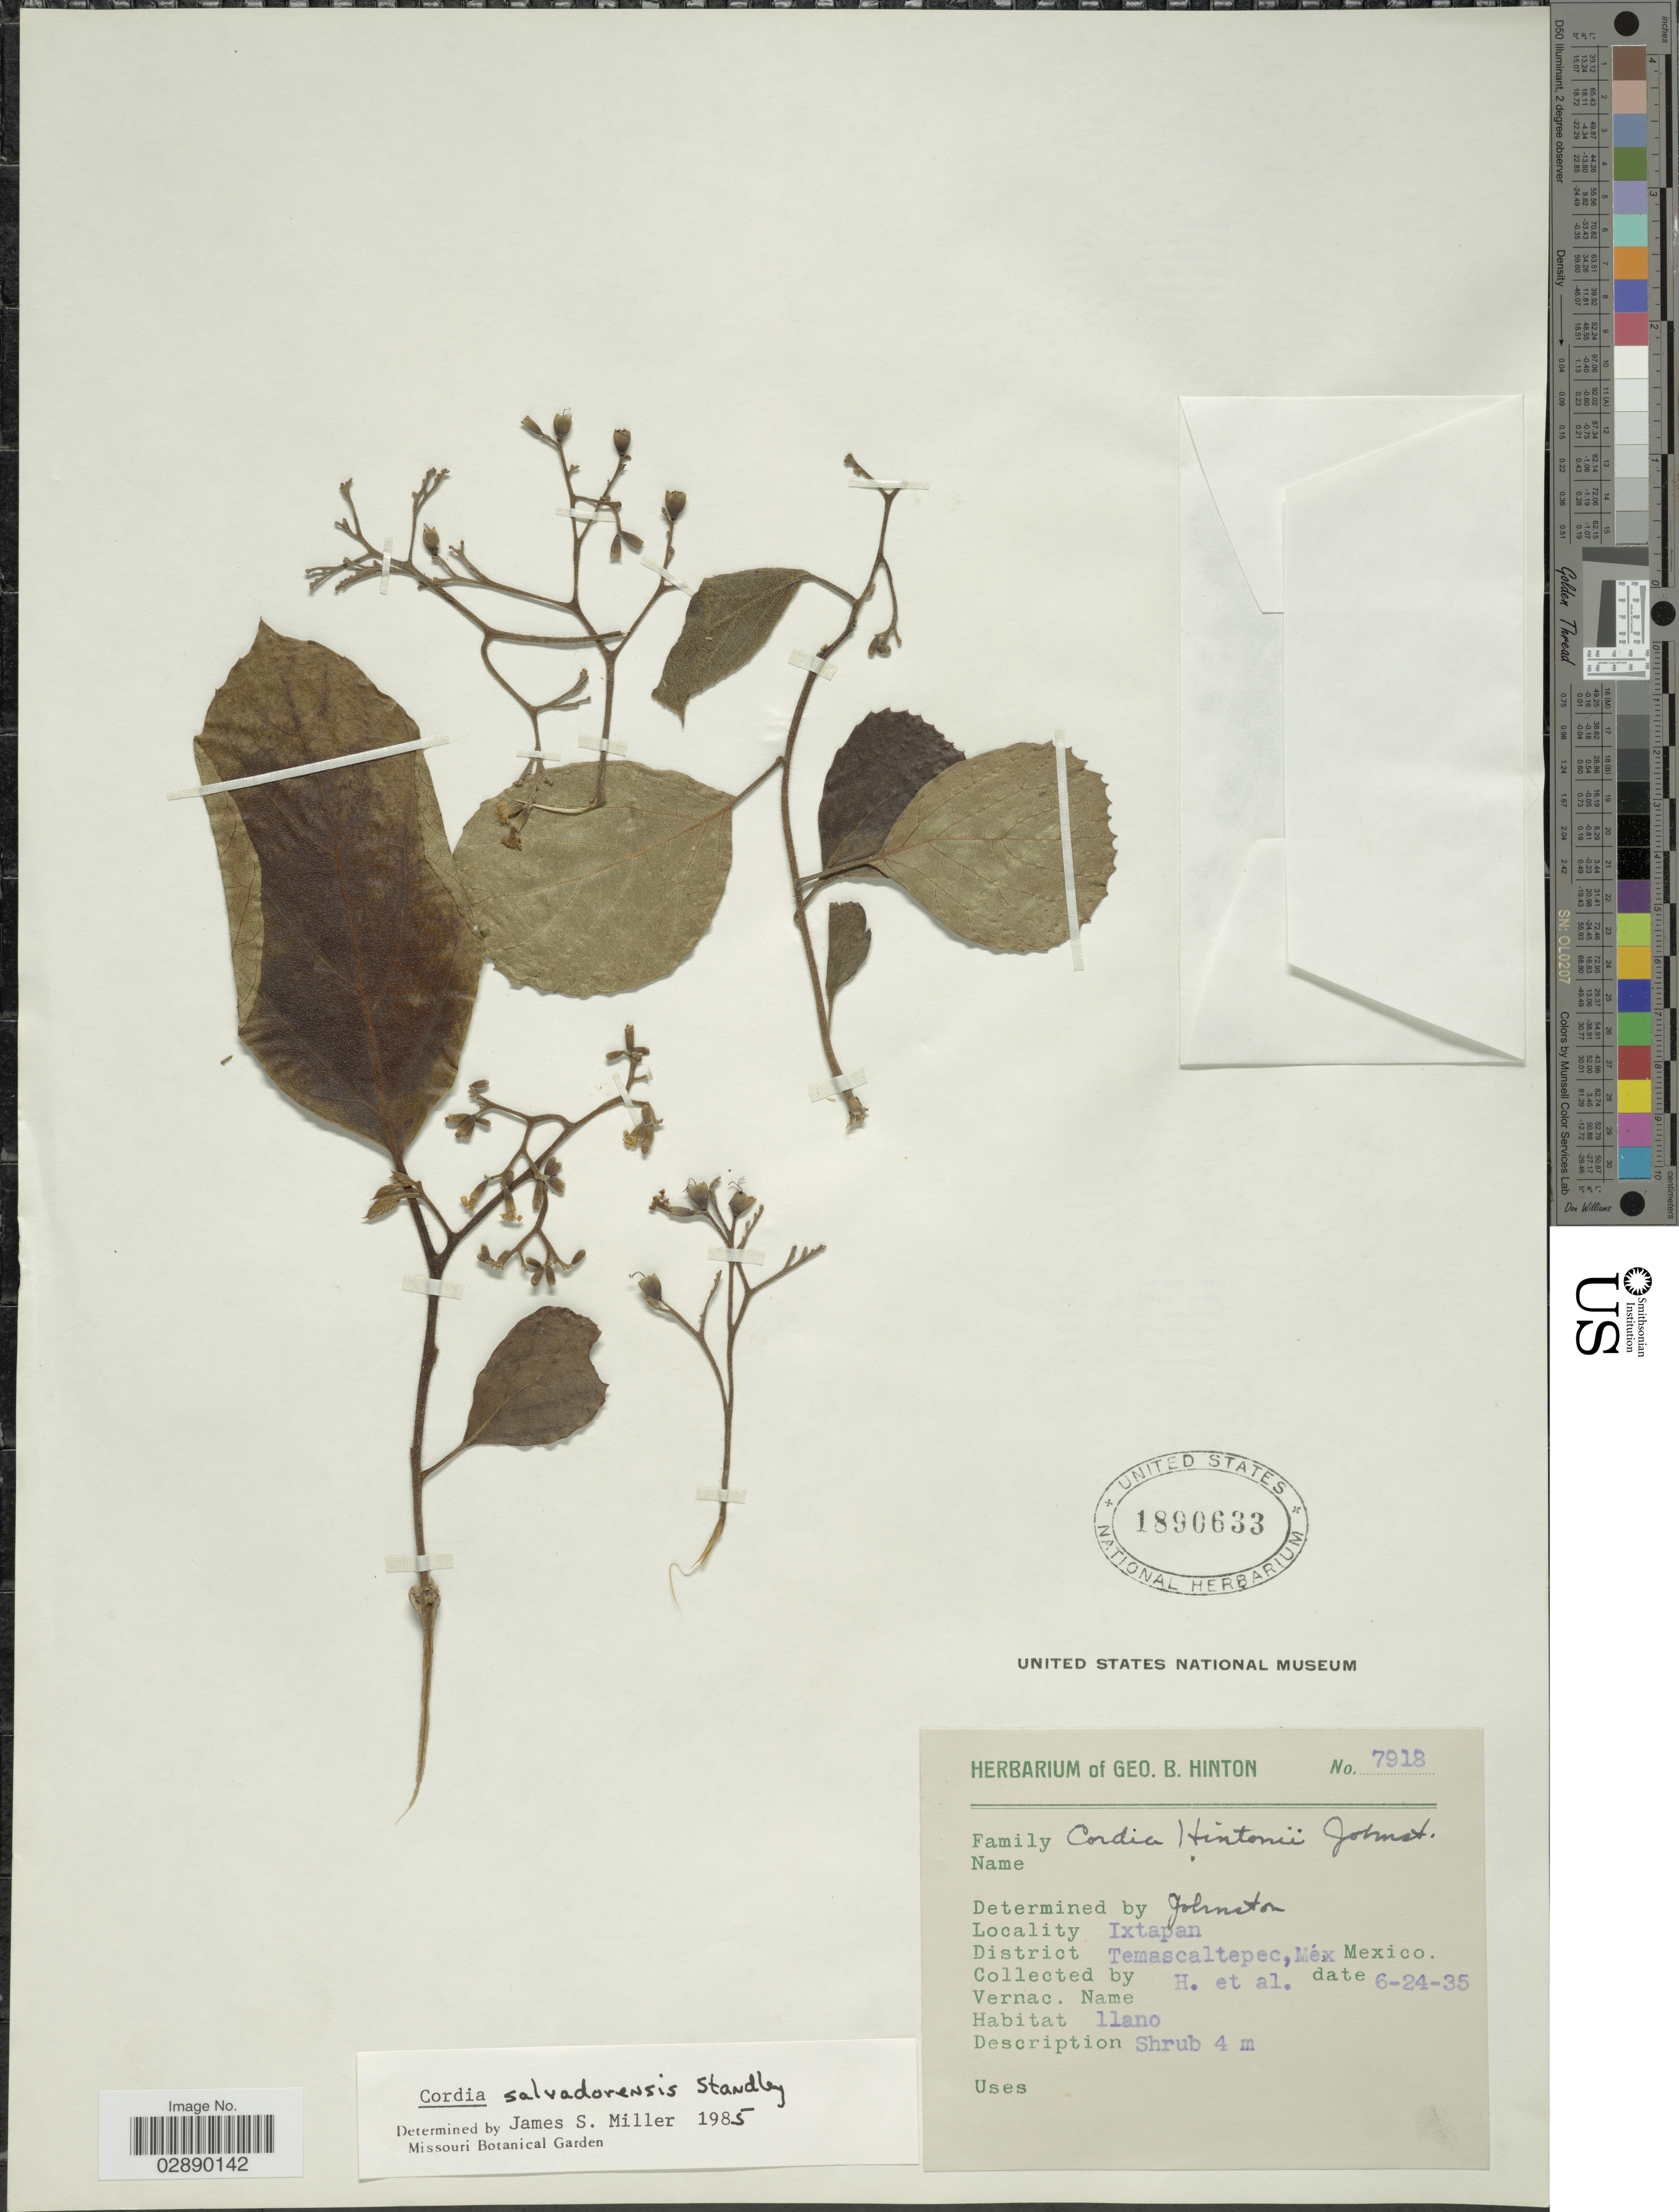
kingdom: Plantae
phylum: Tracheophyta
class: Magnoliopsida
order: Boraginales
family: Cordiaceae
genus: Cordia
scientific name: Cordia salvadorensis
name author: Standl.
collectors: G. B. Hinton & et al.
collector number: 7918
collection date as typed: Transcribed d/m/y: 24/6/35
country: Mexico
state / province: México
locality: Ixtapan. District Temascaltepec.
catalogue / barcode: US 1890633